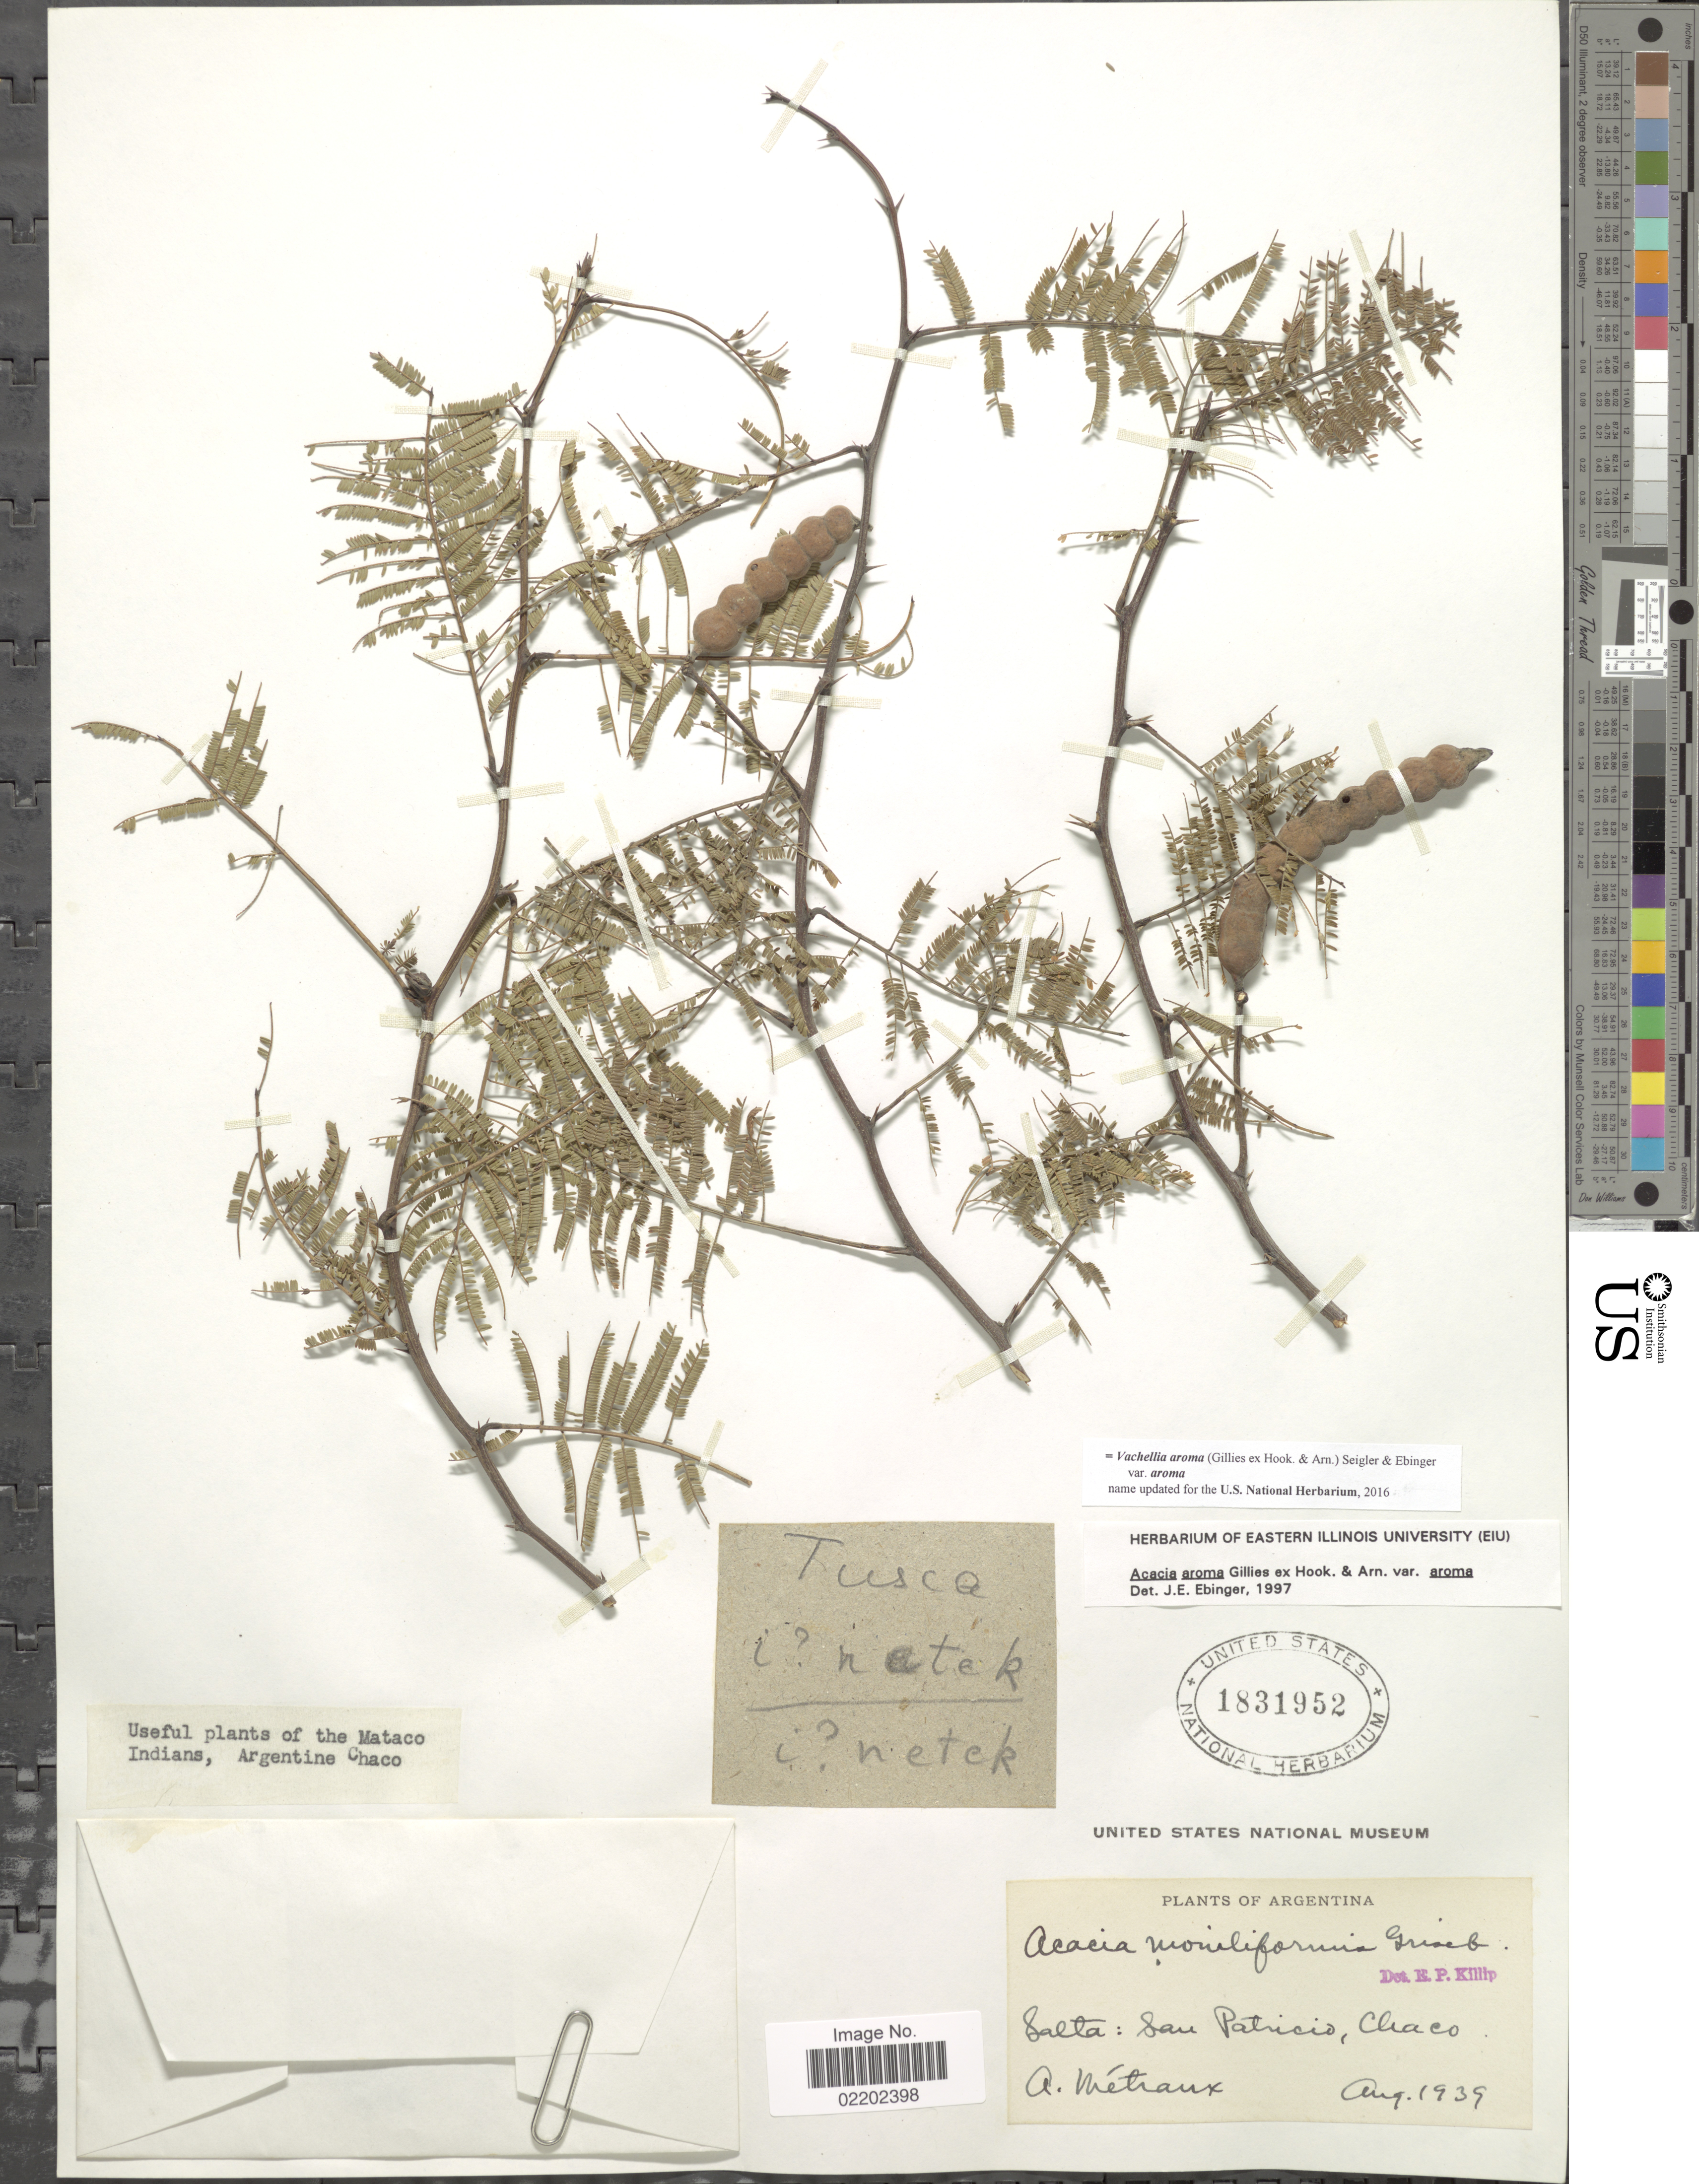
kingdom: Plantae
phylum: Tracheophyta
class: Magnoliopsida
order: Fabales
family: Fabaceae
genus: Vachellia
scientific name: Vachellia aroma var. aroma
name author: (Gillies ex Hook. & Arn.) Seigler & Ebinger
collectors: A. Metraux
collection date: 1939-08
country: Argentina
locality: Salta: San Patricio, Chaco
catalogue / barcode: US 1831952